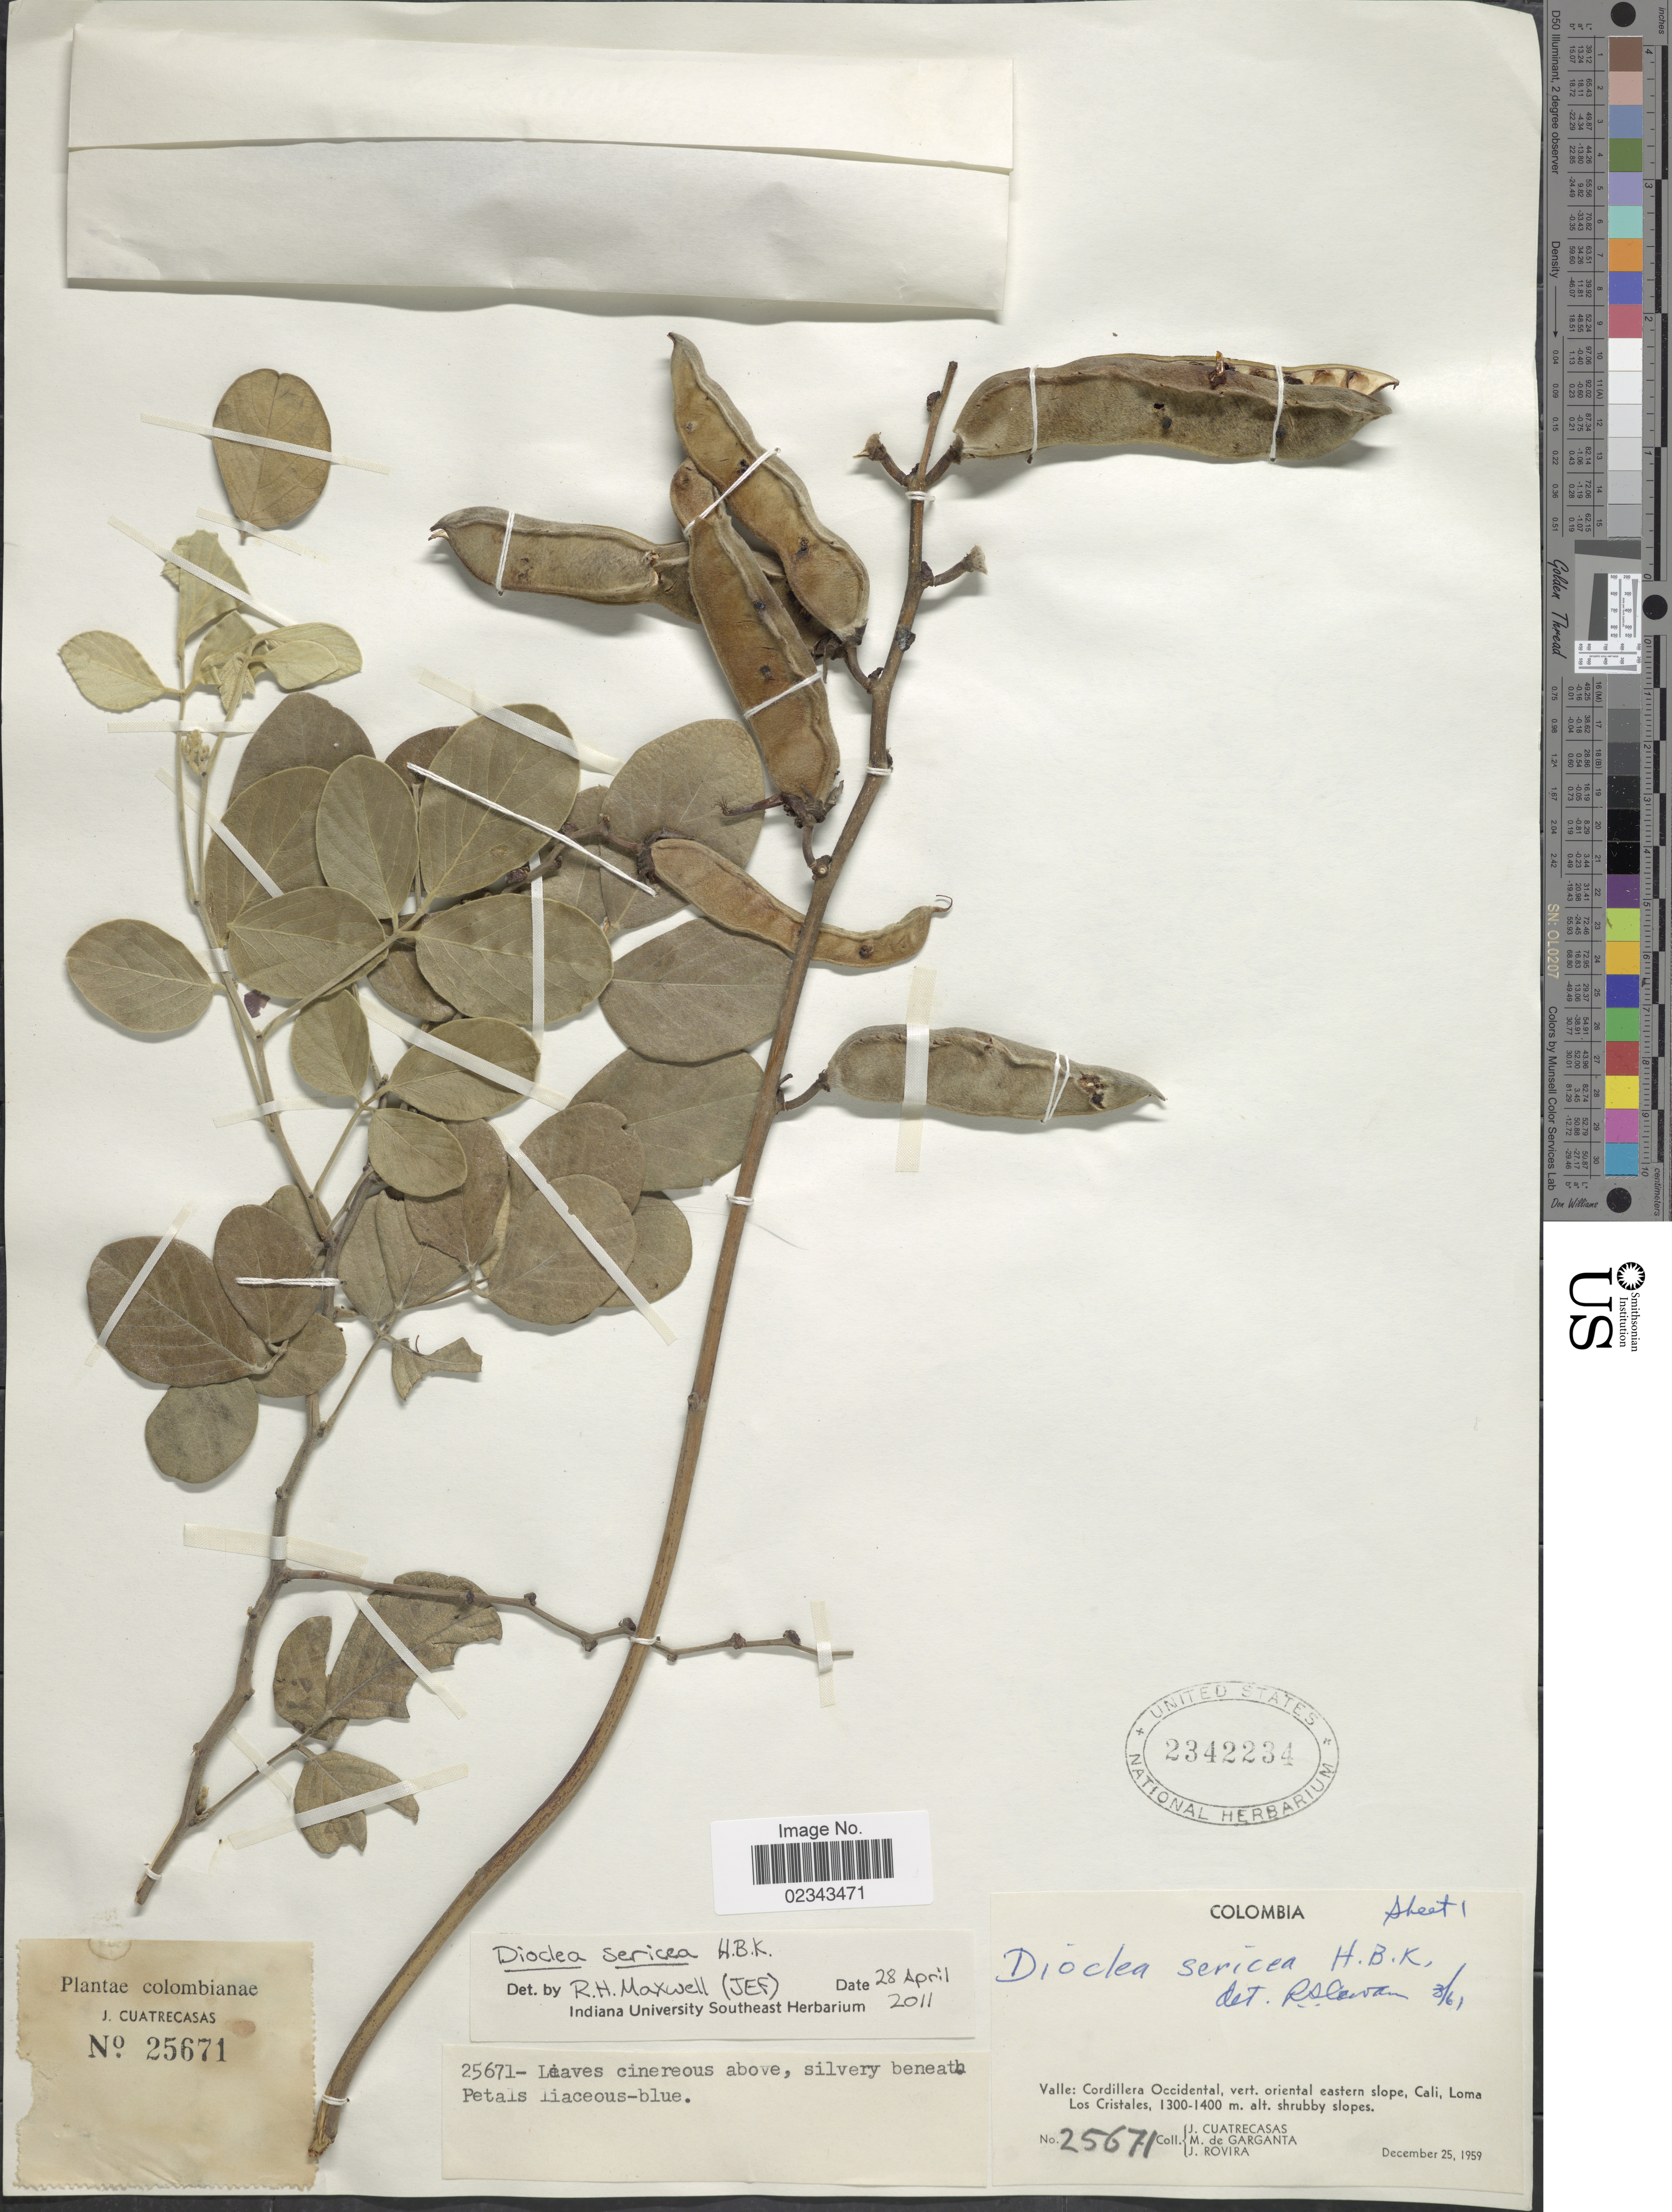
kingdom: Plantae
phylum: Tracheophyta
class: Magnoliopsida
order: Fabales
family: Fabaceae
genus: Dioclea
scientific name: Dioclea sericea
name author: Kunth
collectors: J. Cuatrecasas, M. Garganta & J. Rovira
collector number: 25671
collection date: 1959-12-25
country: Colombia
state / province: Valle del Cauca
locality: Valle: Cordillera Occidental, vert. oriental eastern slope, Cali, Loma Los Cristales, shrubby slopes.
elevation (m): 1300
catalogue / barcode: US 2342234